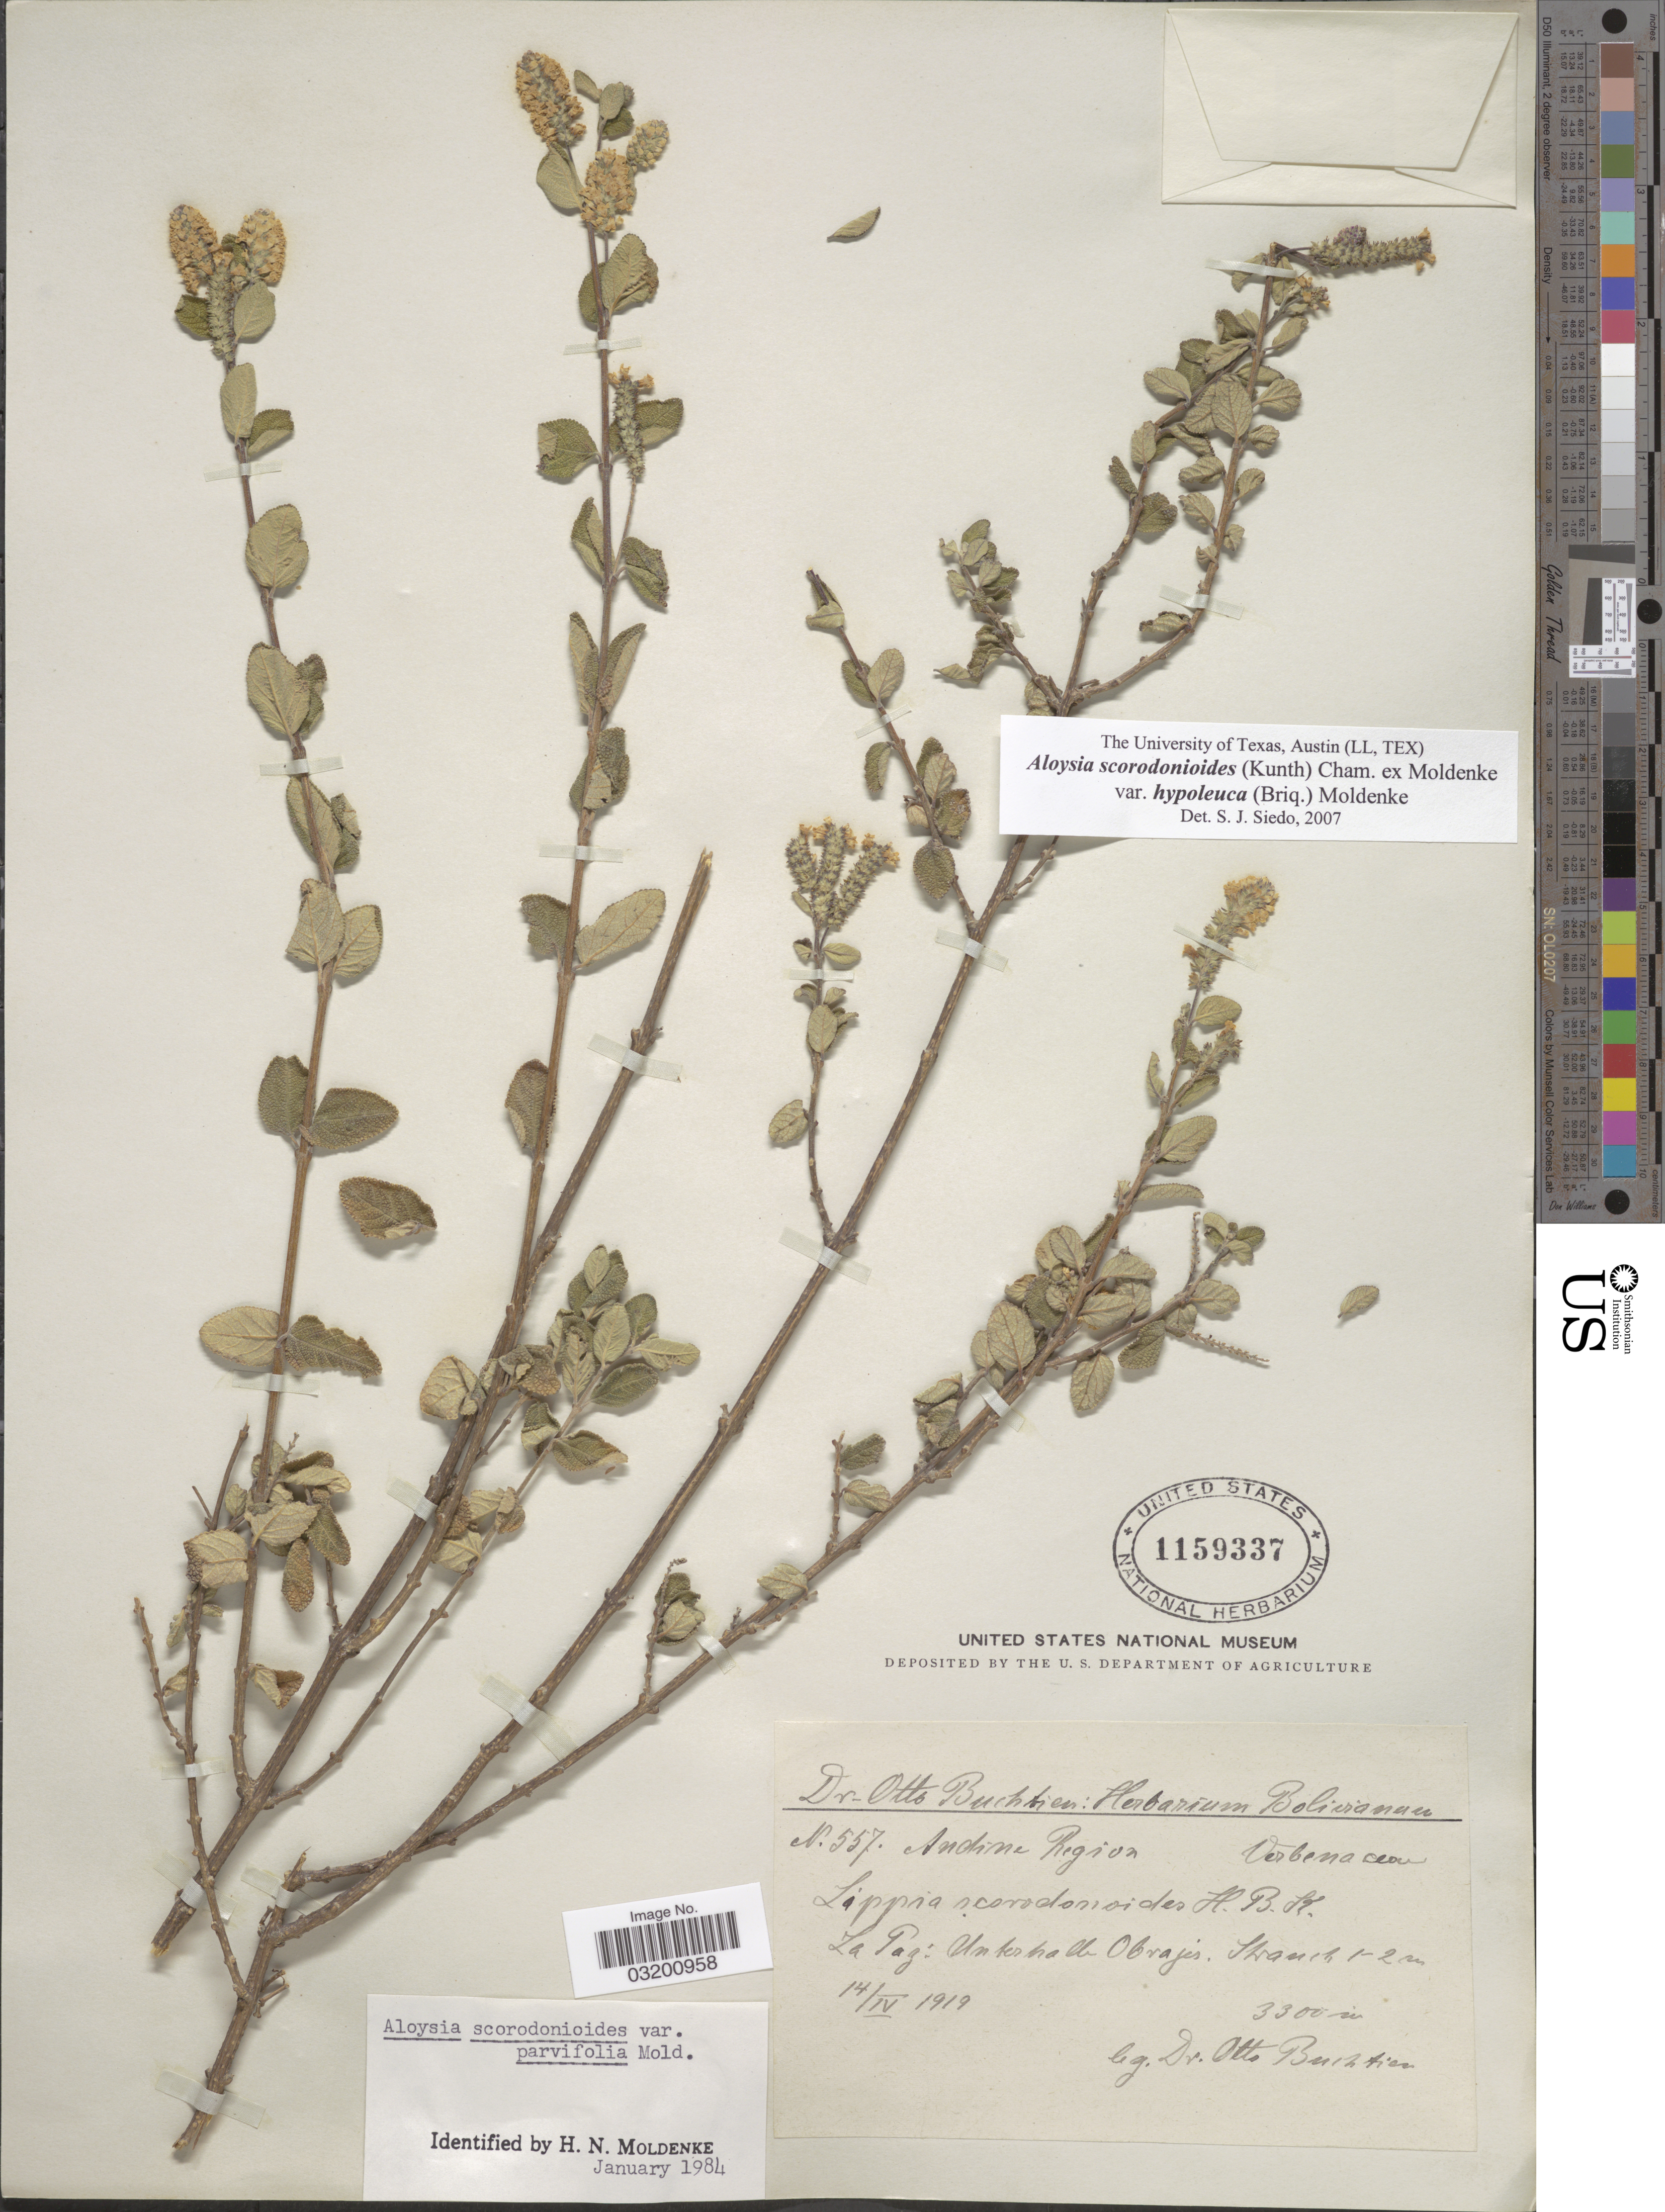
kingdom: Plantae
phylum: Tracheophyta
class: Magnoliopsida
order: Lamiales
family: Verbenaceae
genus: Aloysia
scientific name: Aloysia scorodonioides var. hypoleuca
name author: (Briq.) Moldenke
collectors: O. Buchtien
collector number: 557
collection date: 1919-04-14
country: Bolivia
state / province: La Paz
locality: Andine Region. Unterhalb Obrajes.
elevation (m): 3300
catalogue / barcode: US 1159337